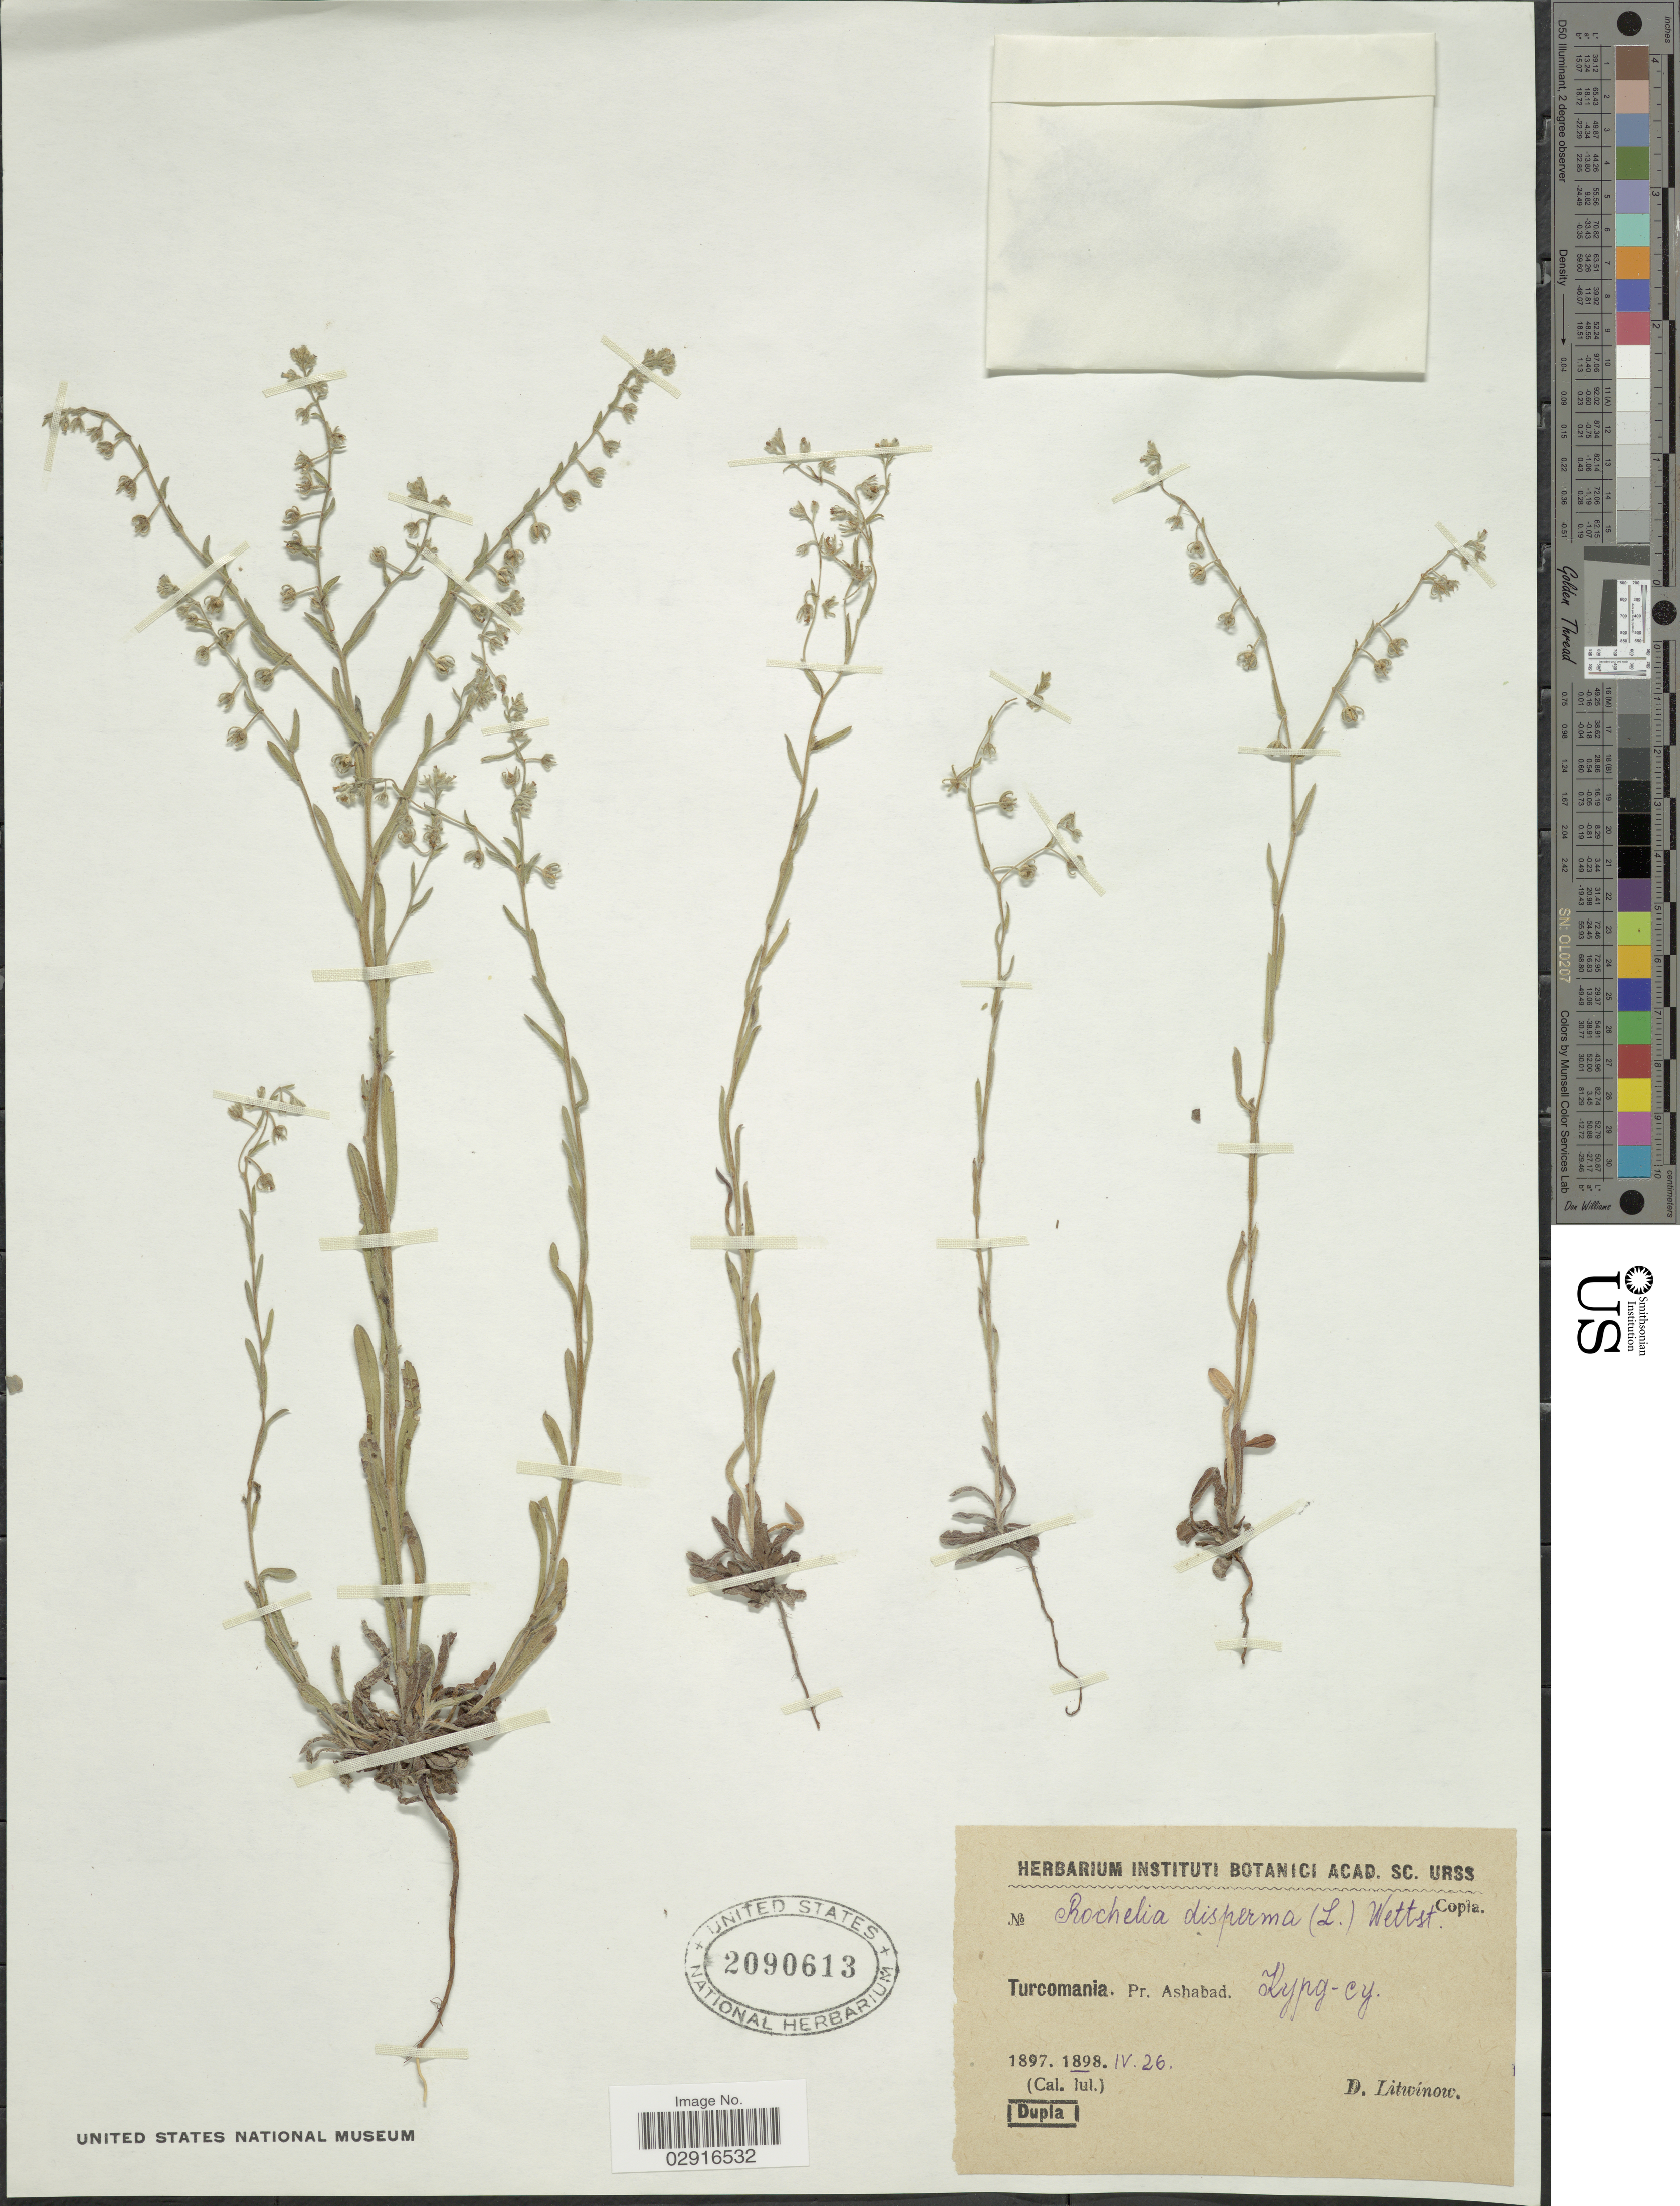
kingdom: Plantae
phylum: Tracheophyta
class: Magnoliopsida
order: Boraginales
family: Boraginaceae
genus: Rochelia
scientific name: Rochelia disperma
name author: (L. f.) K. Koch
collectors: D. Litwinow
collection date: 1898-04-26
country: Turkmenistan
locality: Turcomania. Pr. Ashabad.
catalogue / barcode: US 2090613